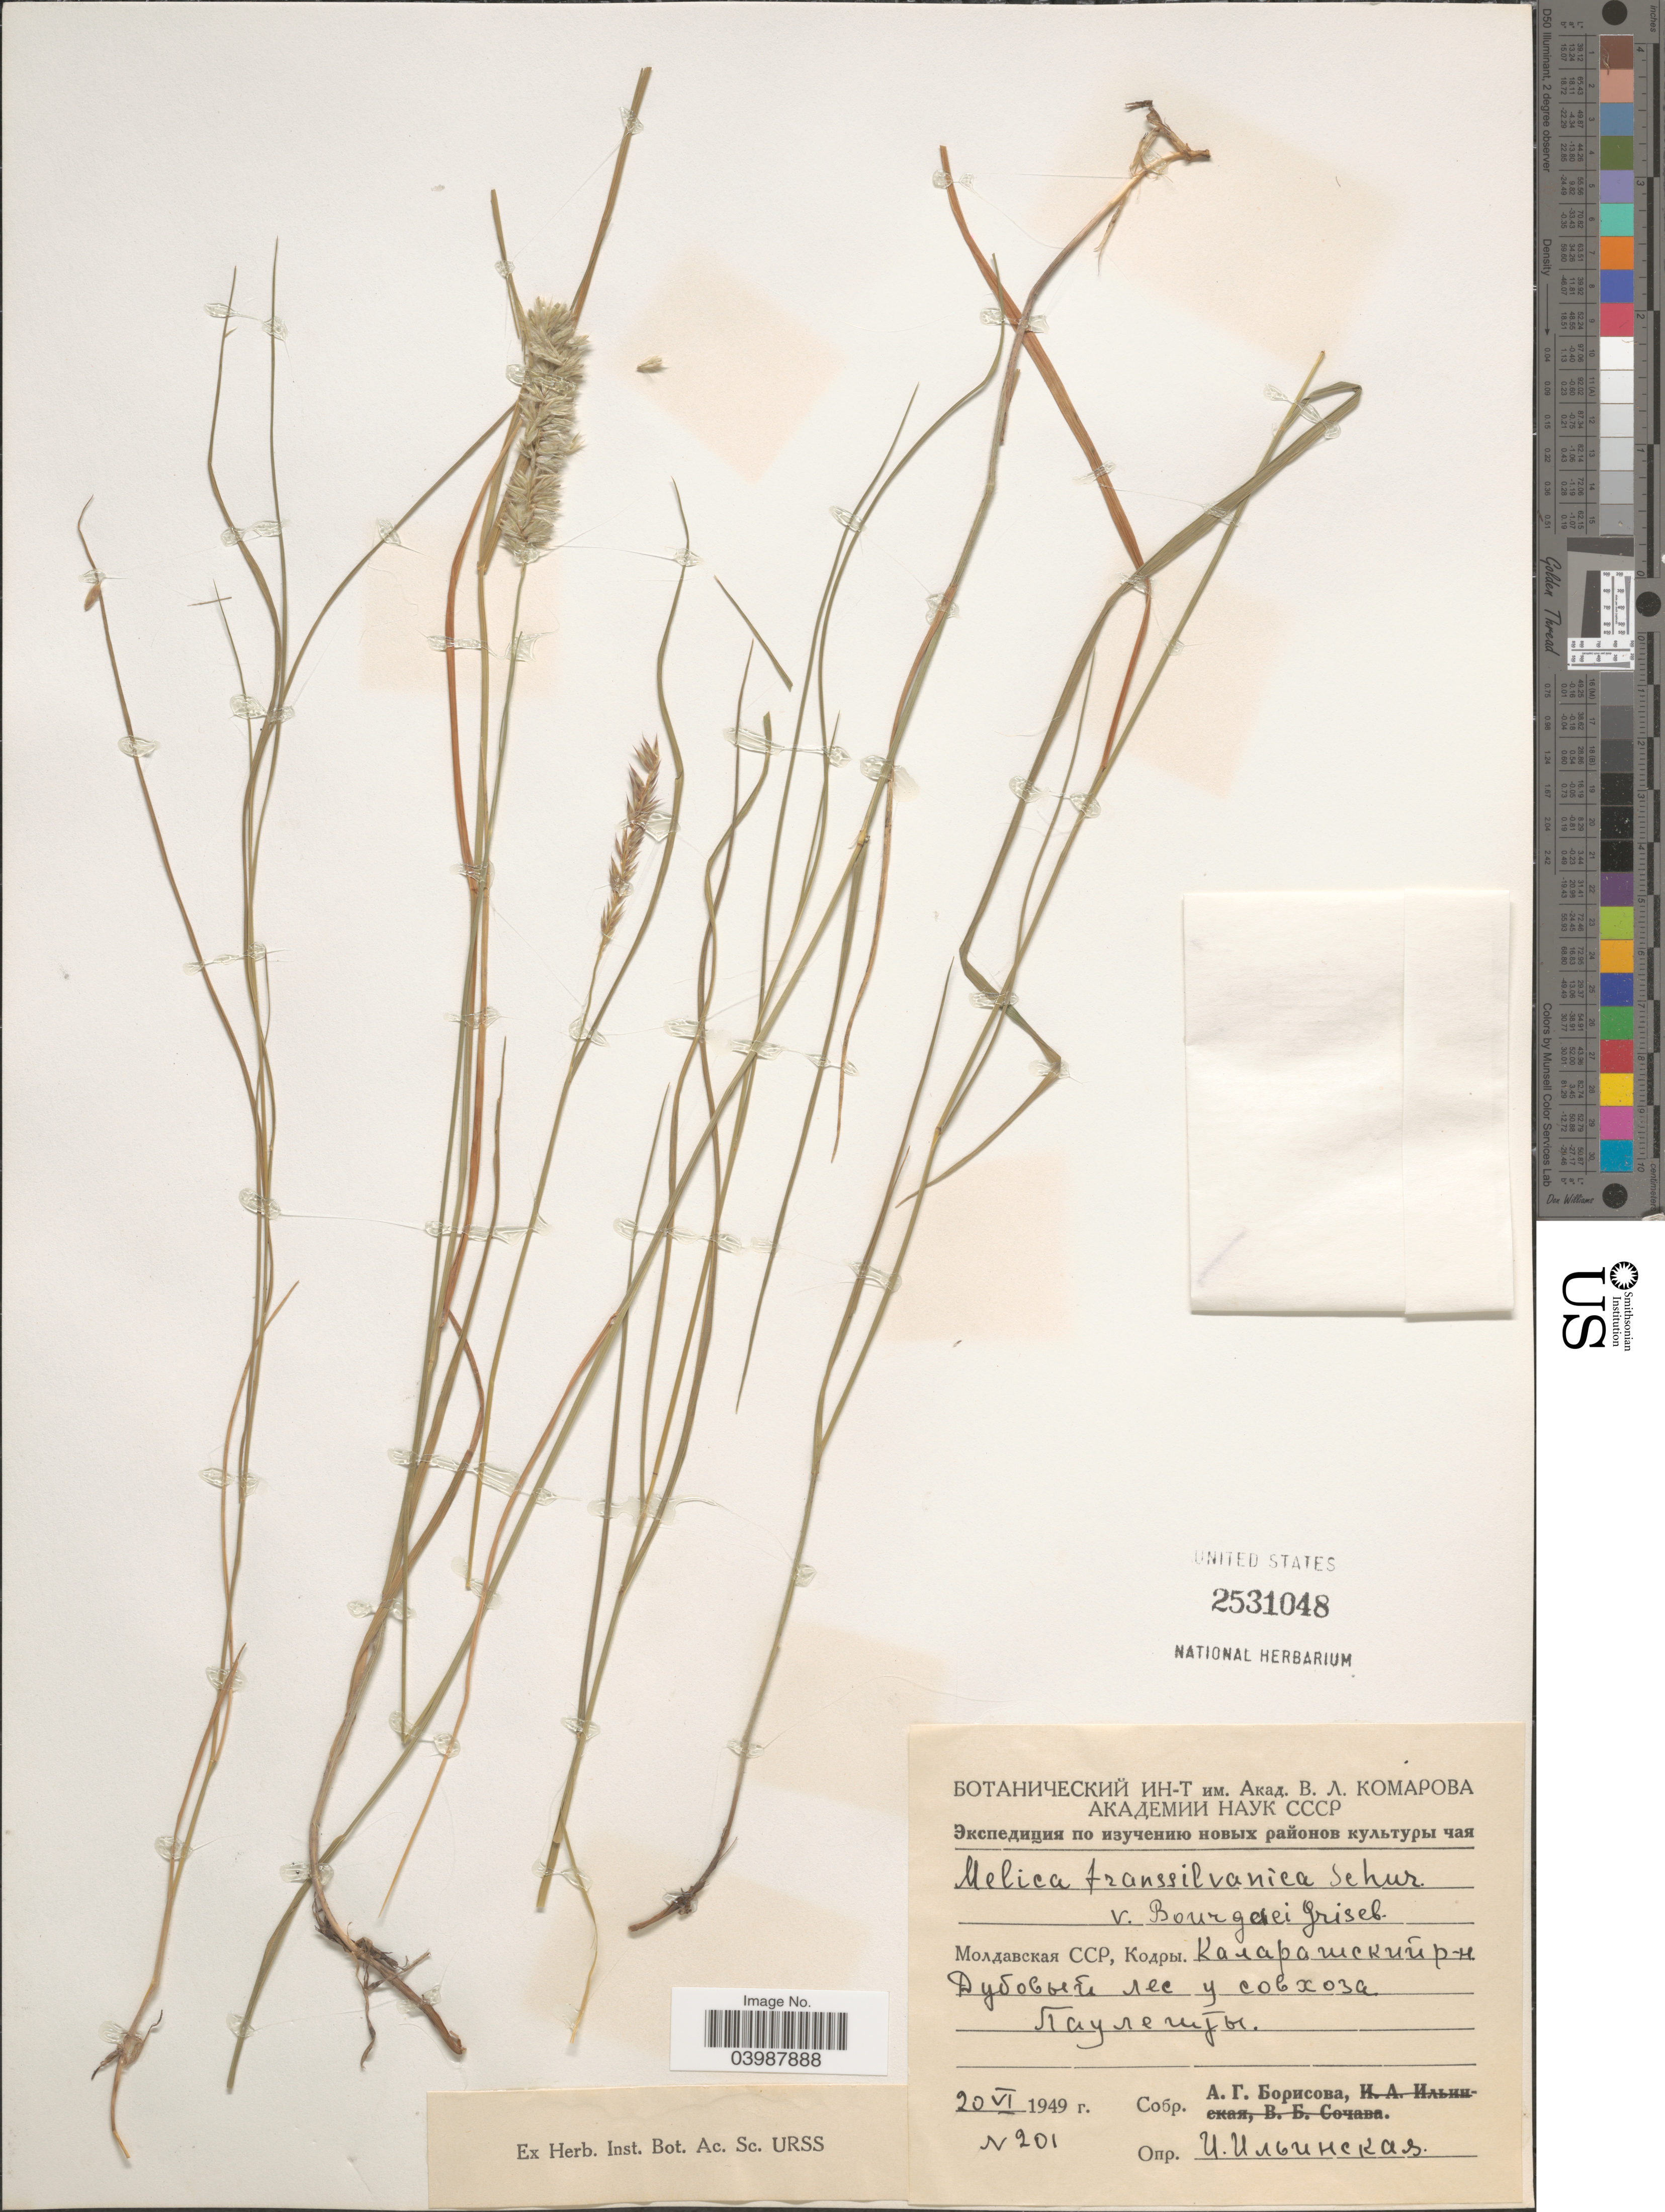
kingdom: Plantae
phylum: Tracheophyta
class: Liliopsida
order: Poales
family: Poaceae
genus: Melica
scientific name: Melica transsilvanica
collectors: A. Borisova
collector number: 201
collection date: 1949-06-20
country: Moldova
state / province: Calarasi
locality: Forest near village Pauleshty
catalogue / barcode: US 2531048